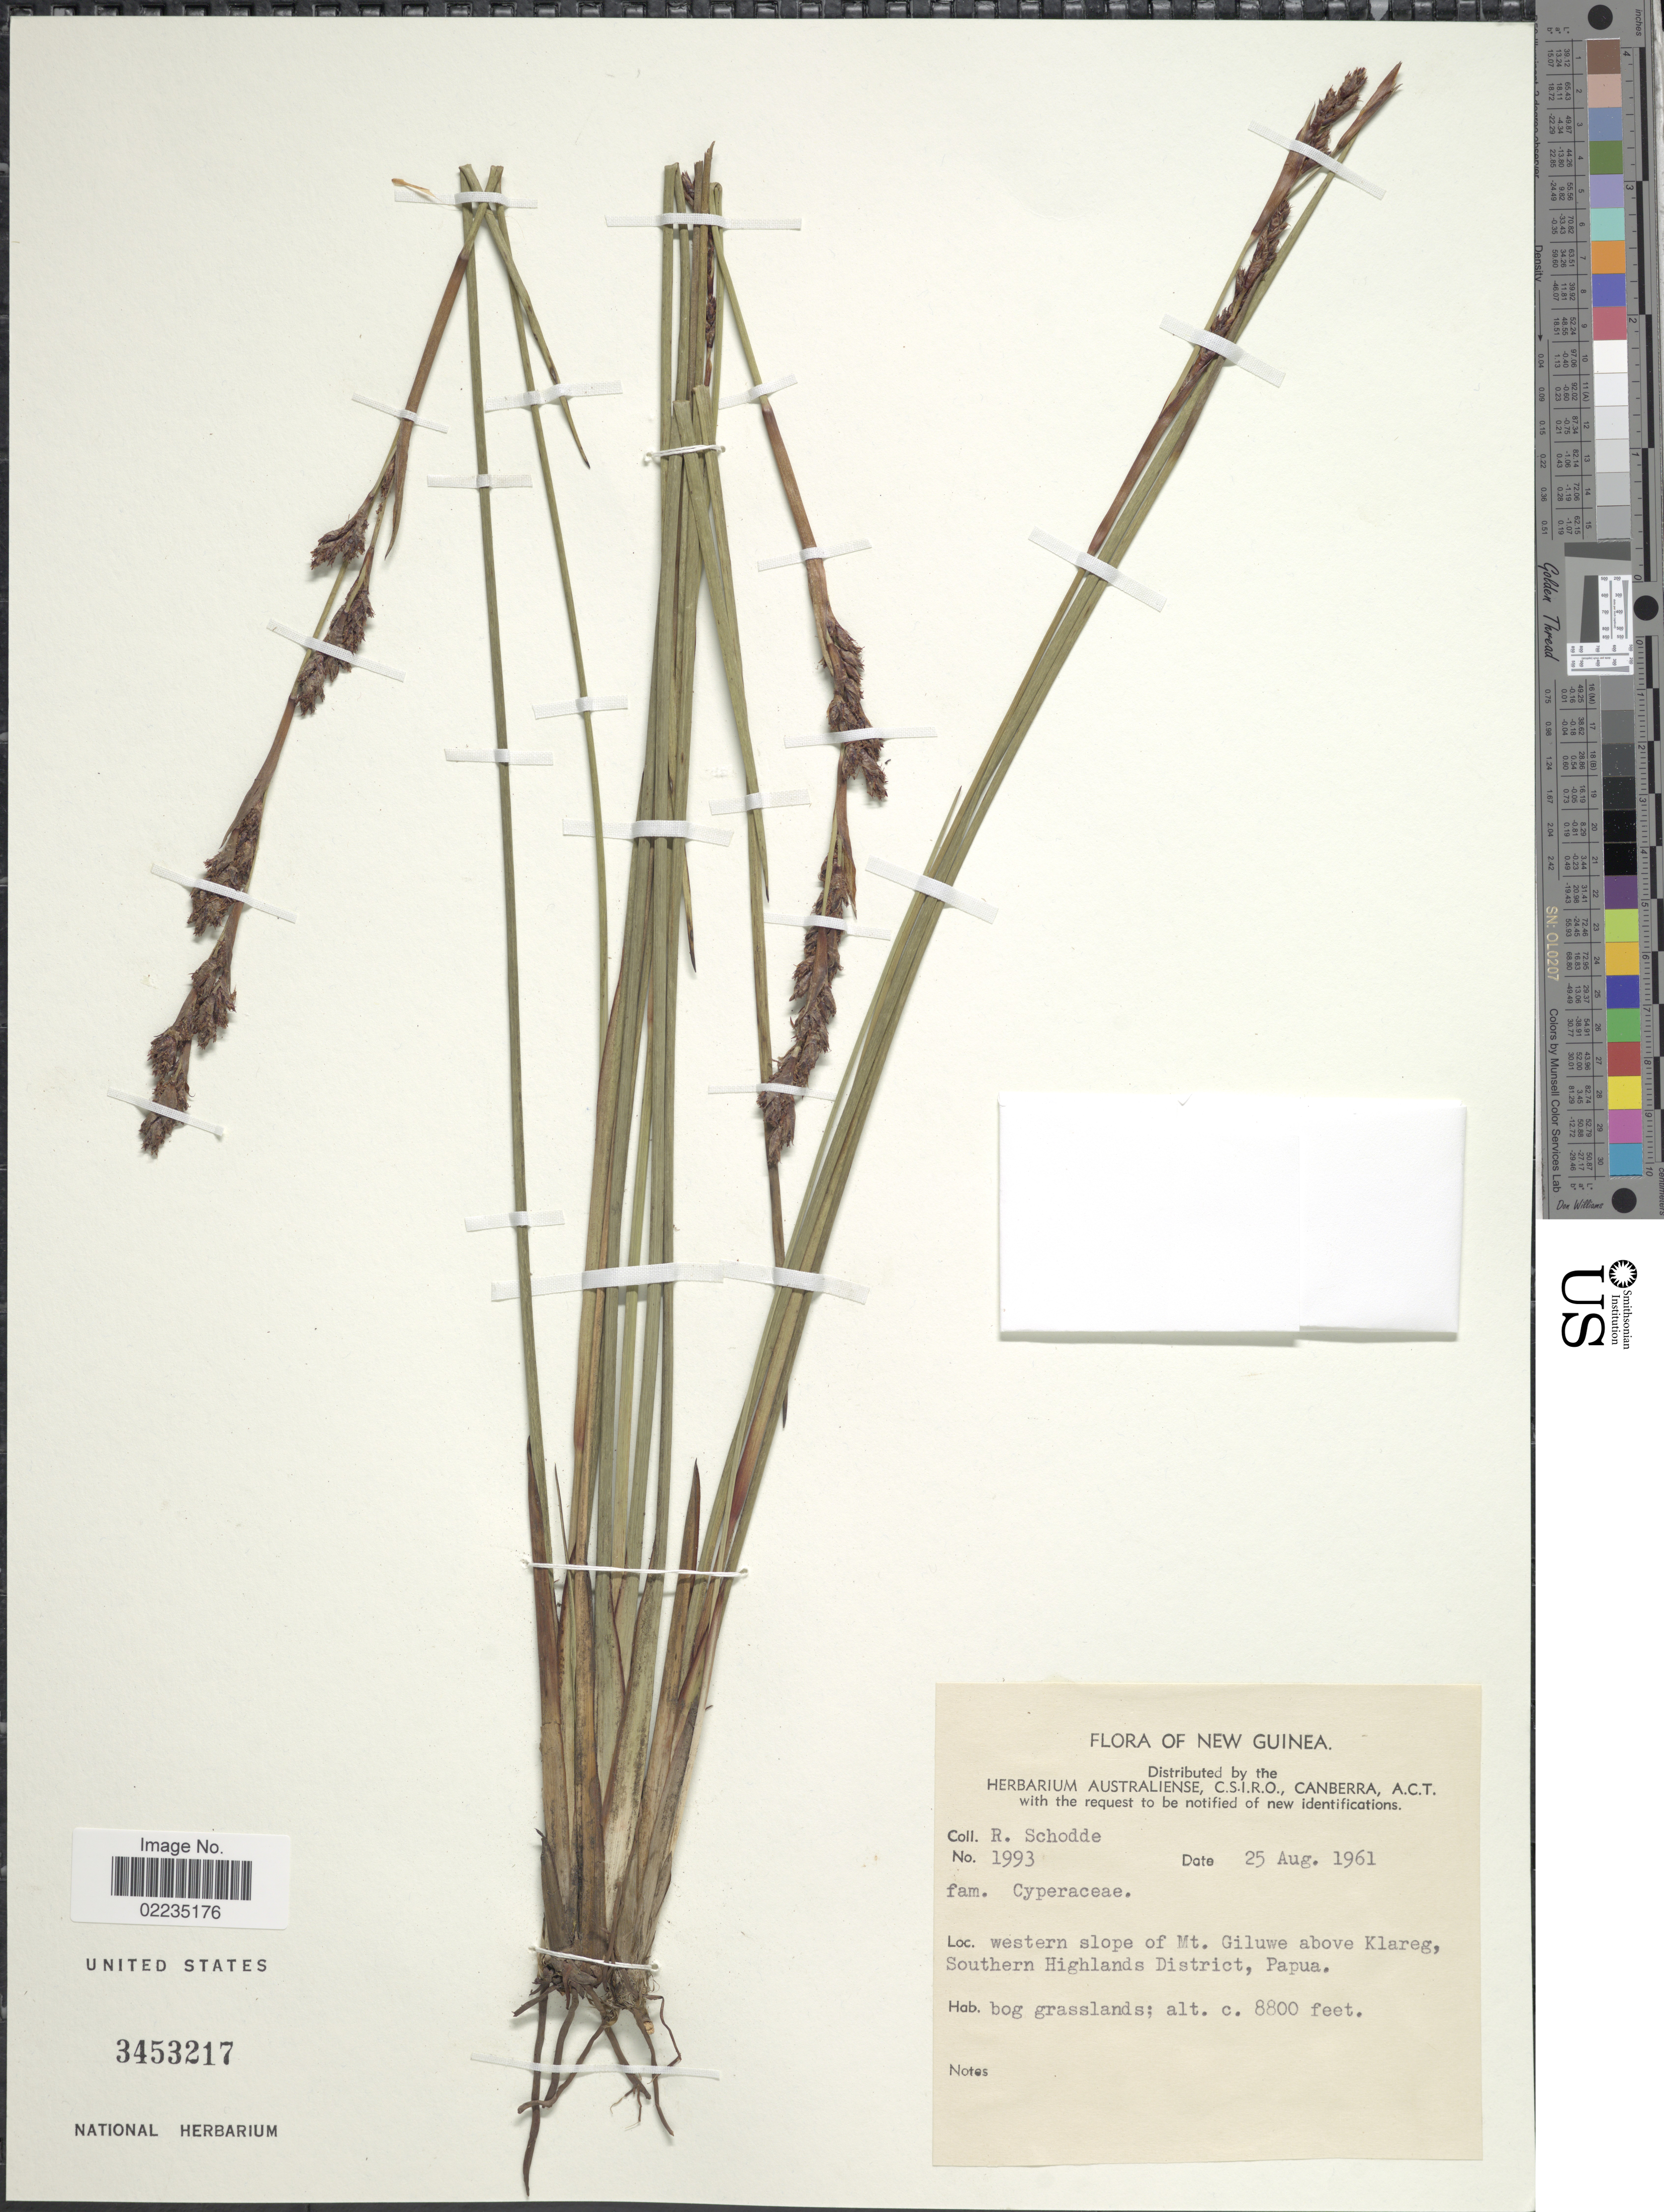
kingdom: Plantae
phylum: Tracheophyta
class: Liliopsida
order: Poales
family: Cyperaceae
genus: Machaerina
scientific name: Machaerina rubiginosa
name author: (Spreng.) T. Koyama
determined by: Kern, J. H.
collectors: R. Schodde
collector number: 1993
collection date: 1961-08-25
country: Papua New Guinea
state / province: Southern Highlands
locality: Western slope of Mt. Giluwe above Klareg, Southern Highlands District, Papua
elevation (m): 2682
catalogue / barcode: US 3453217